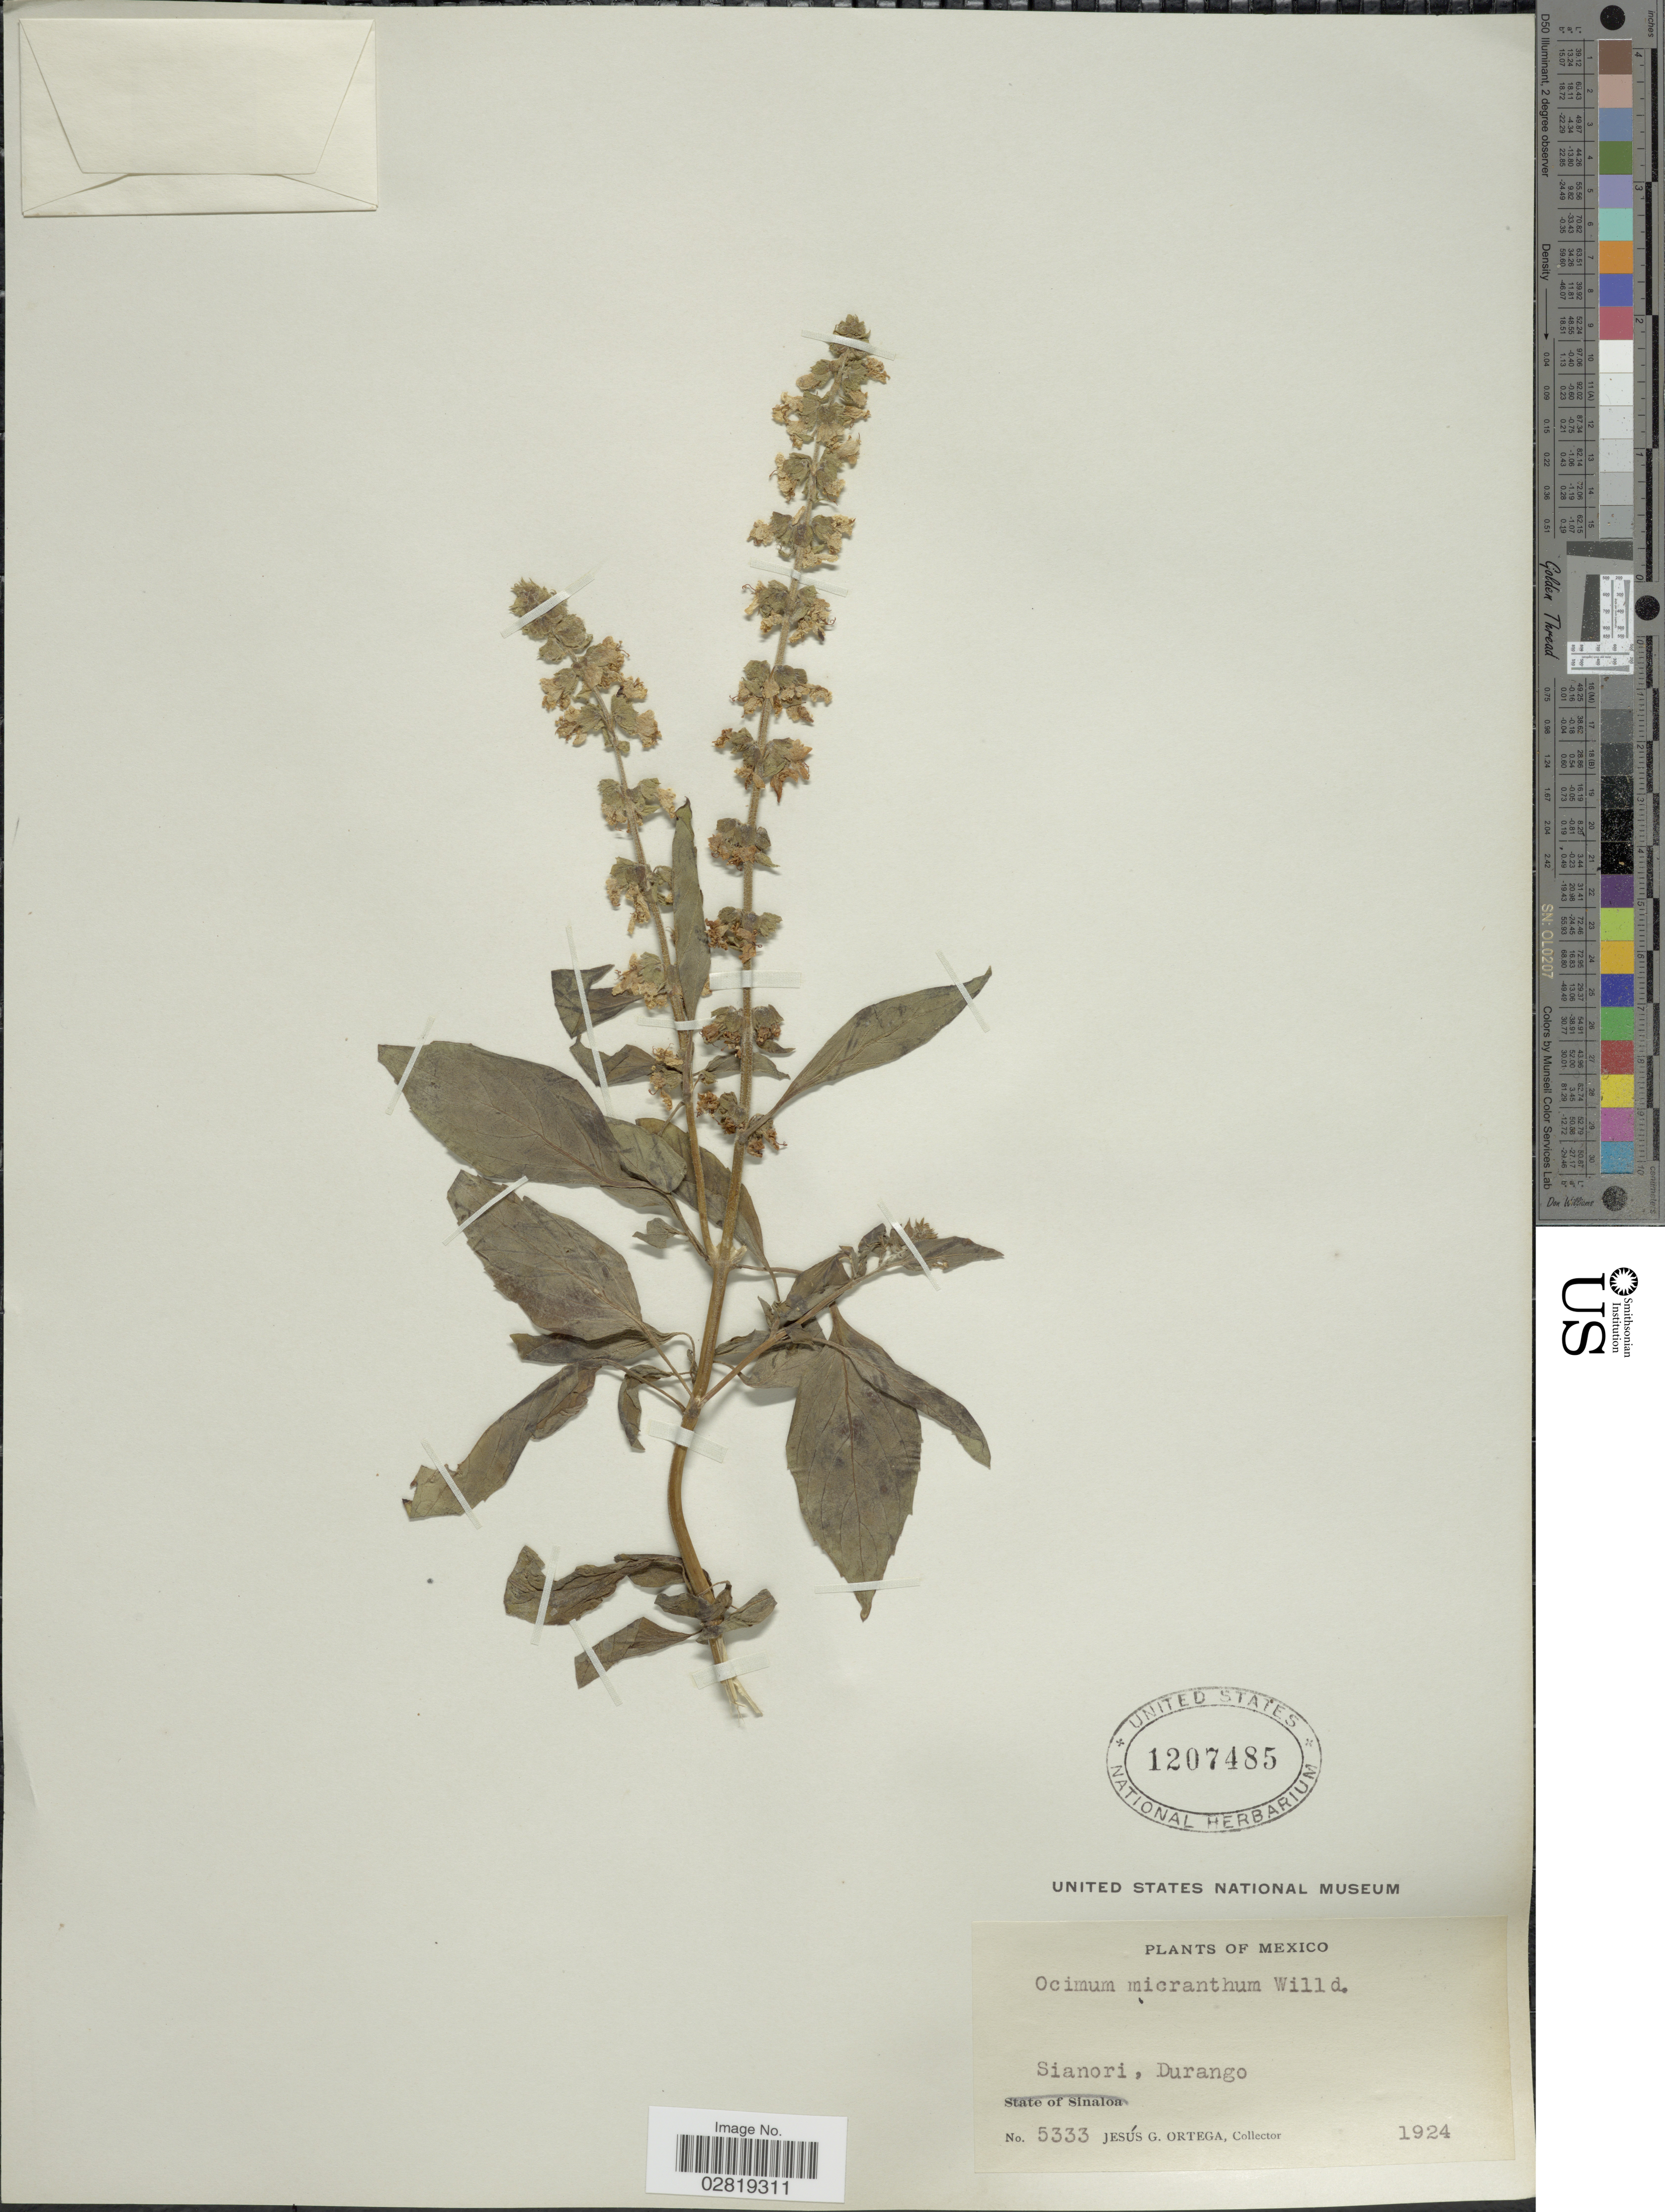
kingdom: Plantae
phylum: Tracheophyta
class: Magnoliopsida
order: Lamiales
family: Lamiaceae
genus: Ocimum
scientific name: Ocimum campechianum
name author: Mill.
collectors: J. Ortega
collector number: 5333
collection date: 1924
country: Mexico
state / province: Durango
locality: Sianori.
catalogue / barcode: US 1207485